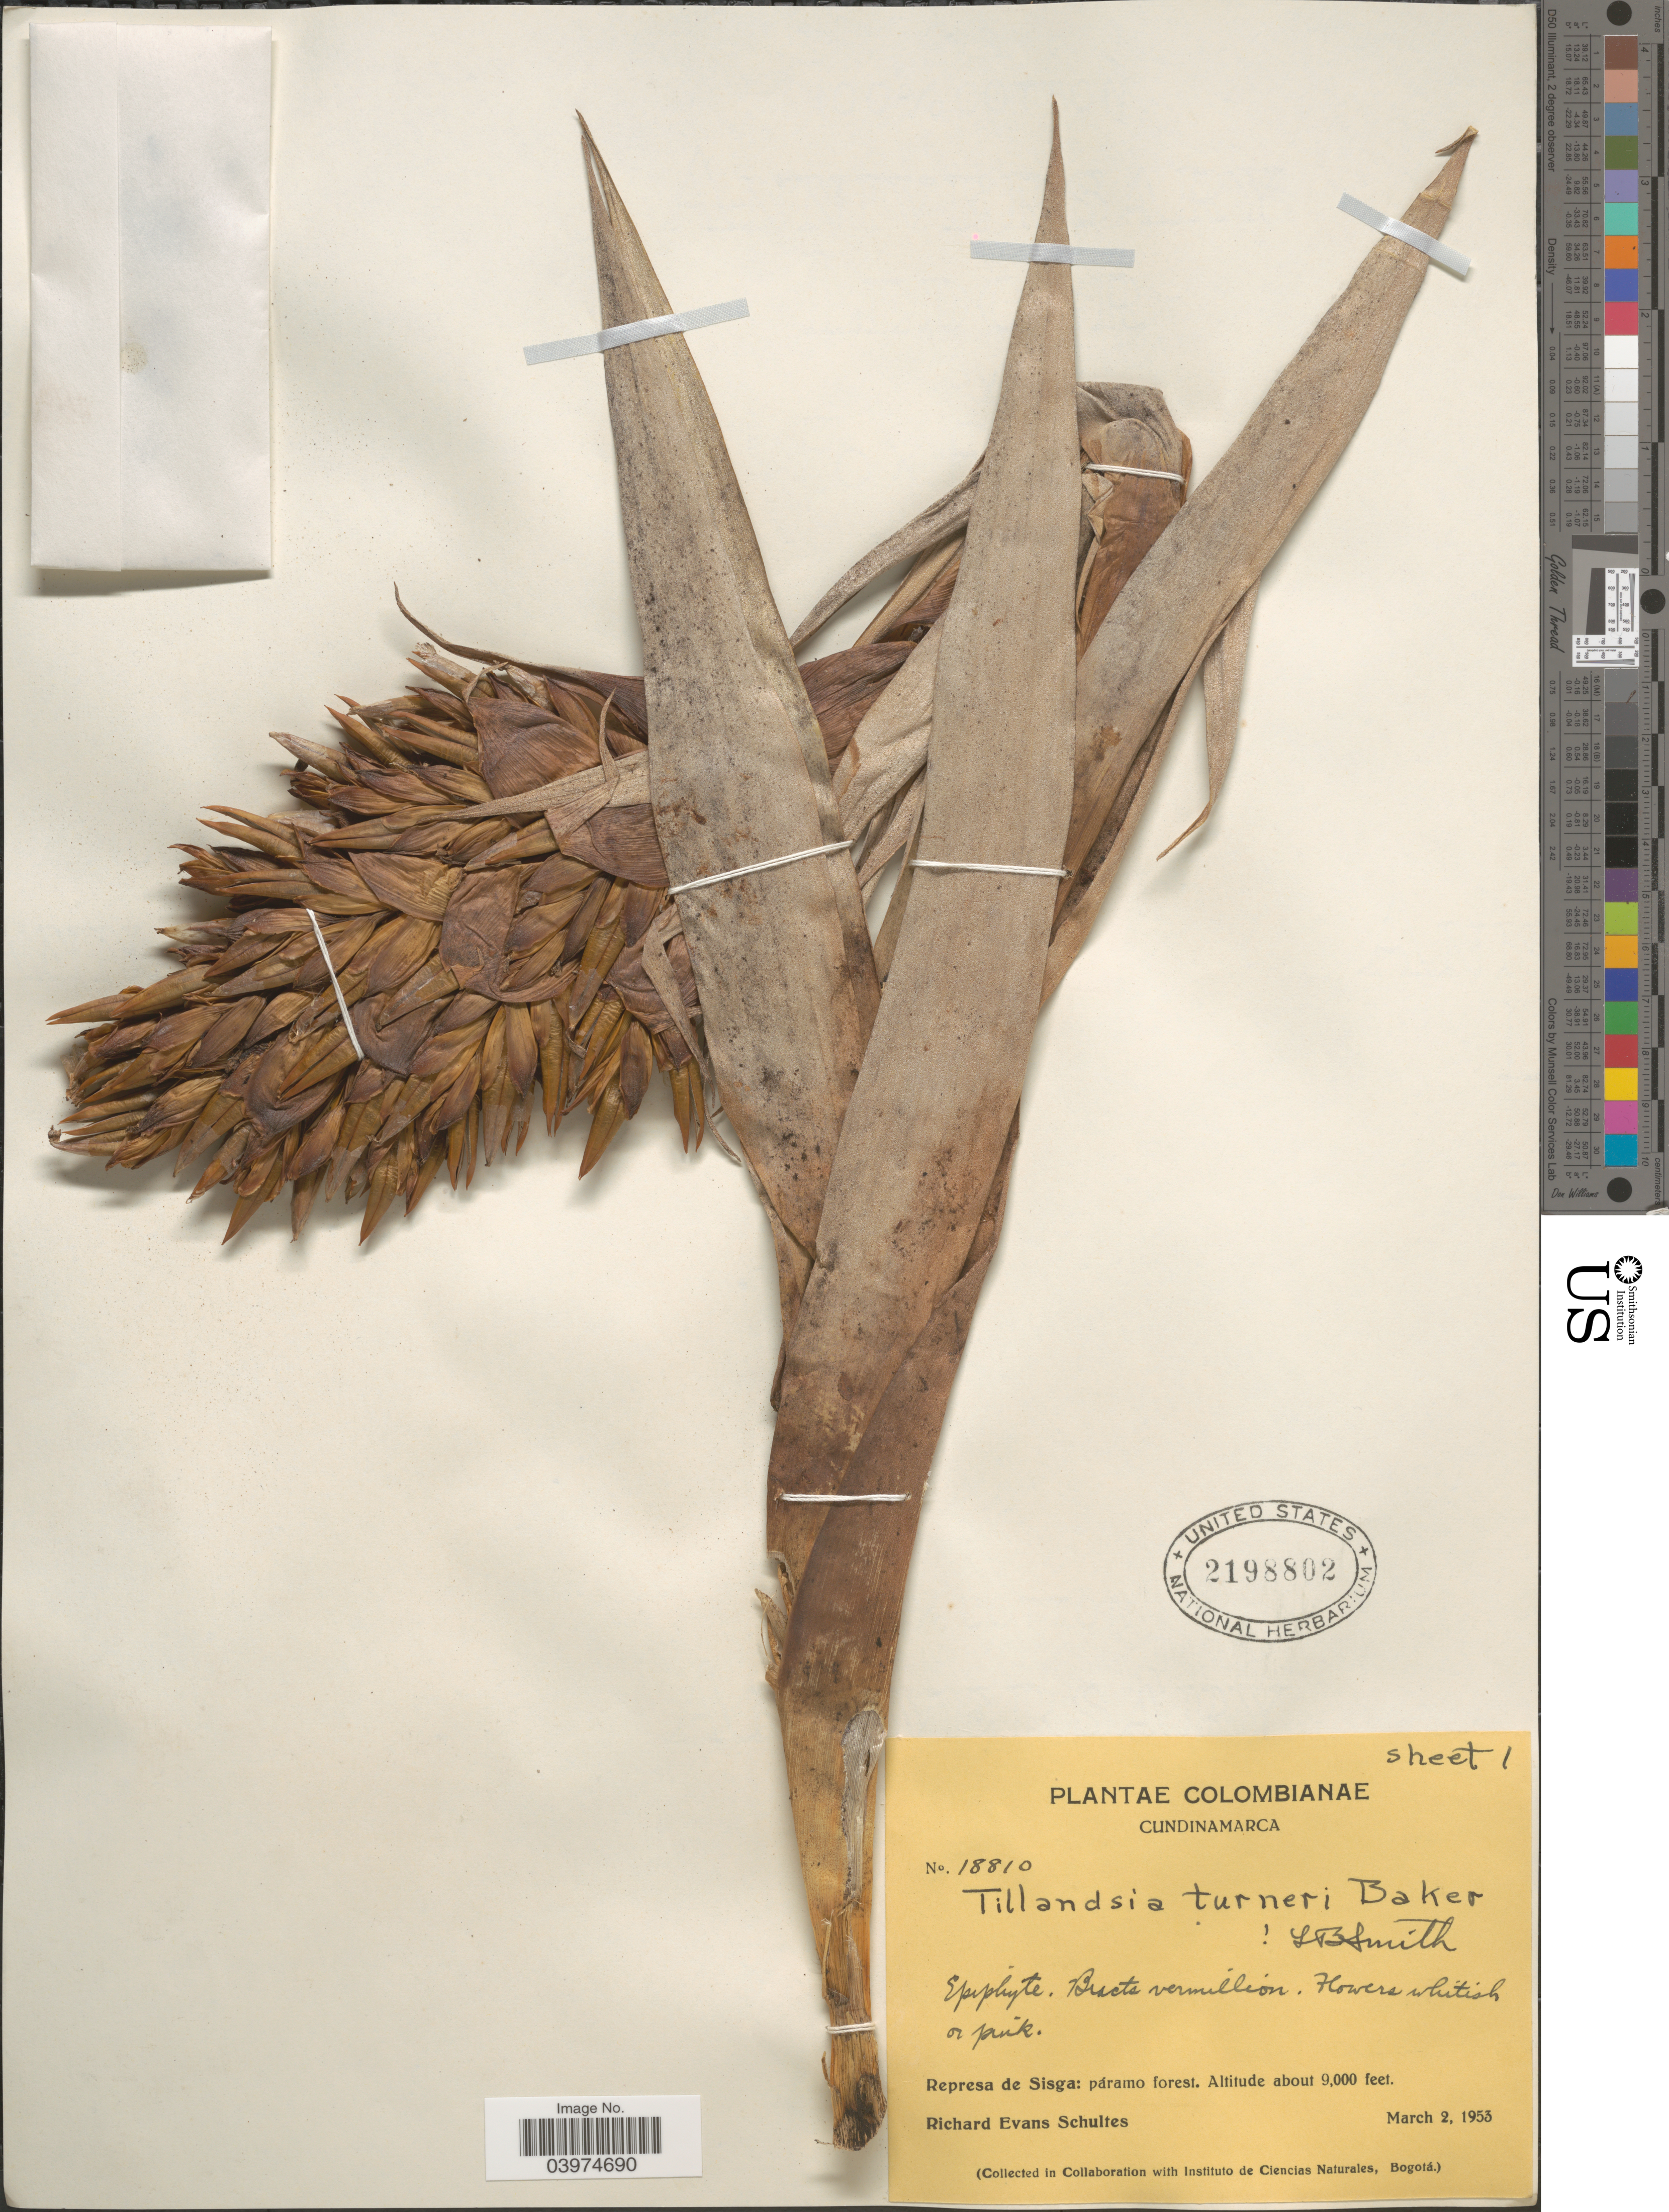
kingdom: Plantae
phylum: Tracheophyta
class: Liliopsida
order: Poales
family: Bromeliaceae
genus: Tillandsia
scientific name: Tillandsia turneri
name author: Baker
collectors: R. E. Schultes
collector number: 18810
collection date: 1953-03-02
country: Colombia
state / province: Cundinamarca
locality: Represa de Sisga: páramo forest.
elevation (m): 2743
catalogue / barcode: US 2198802